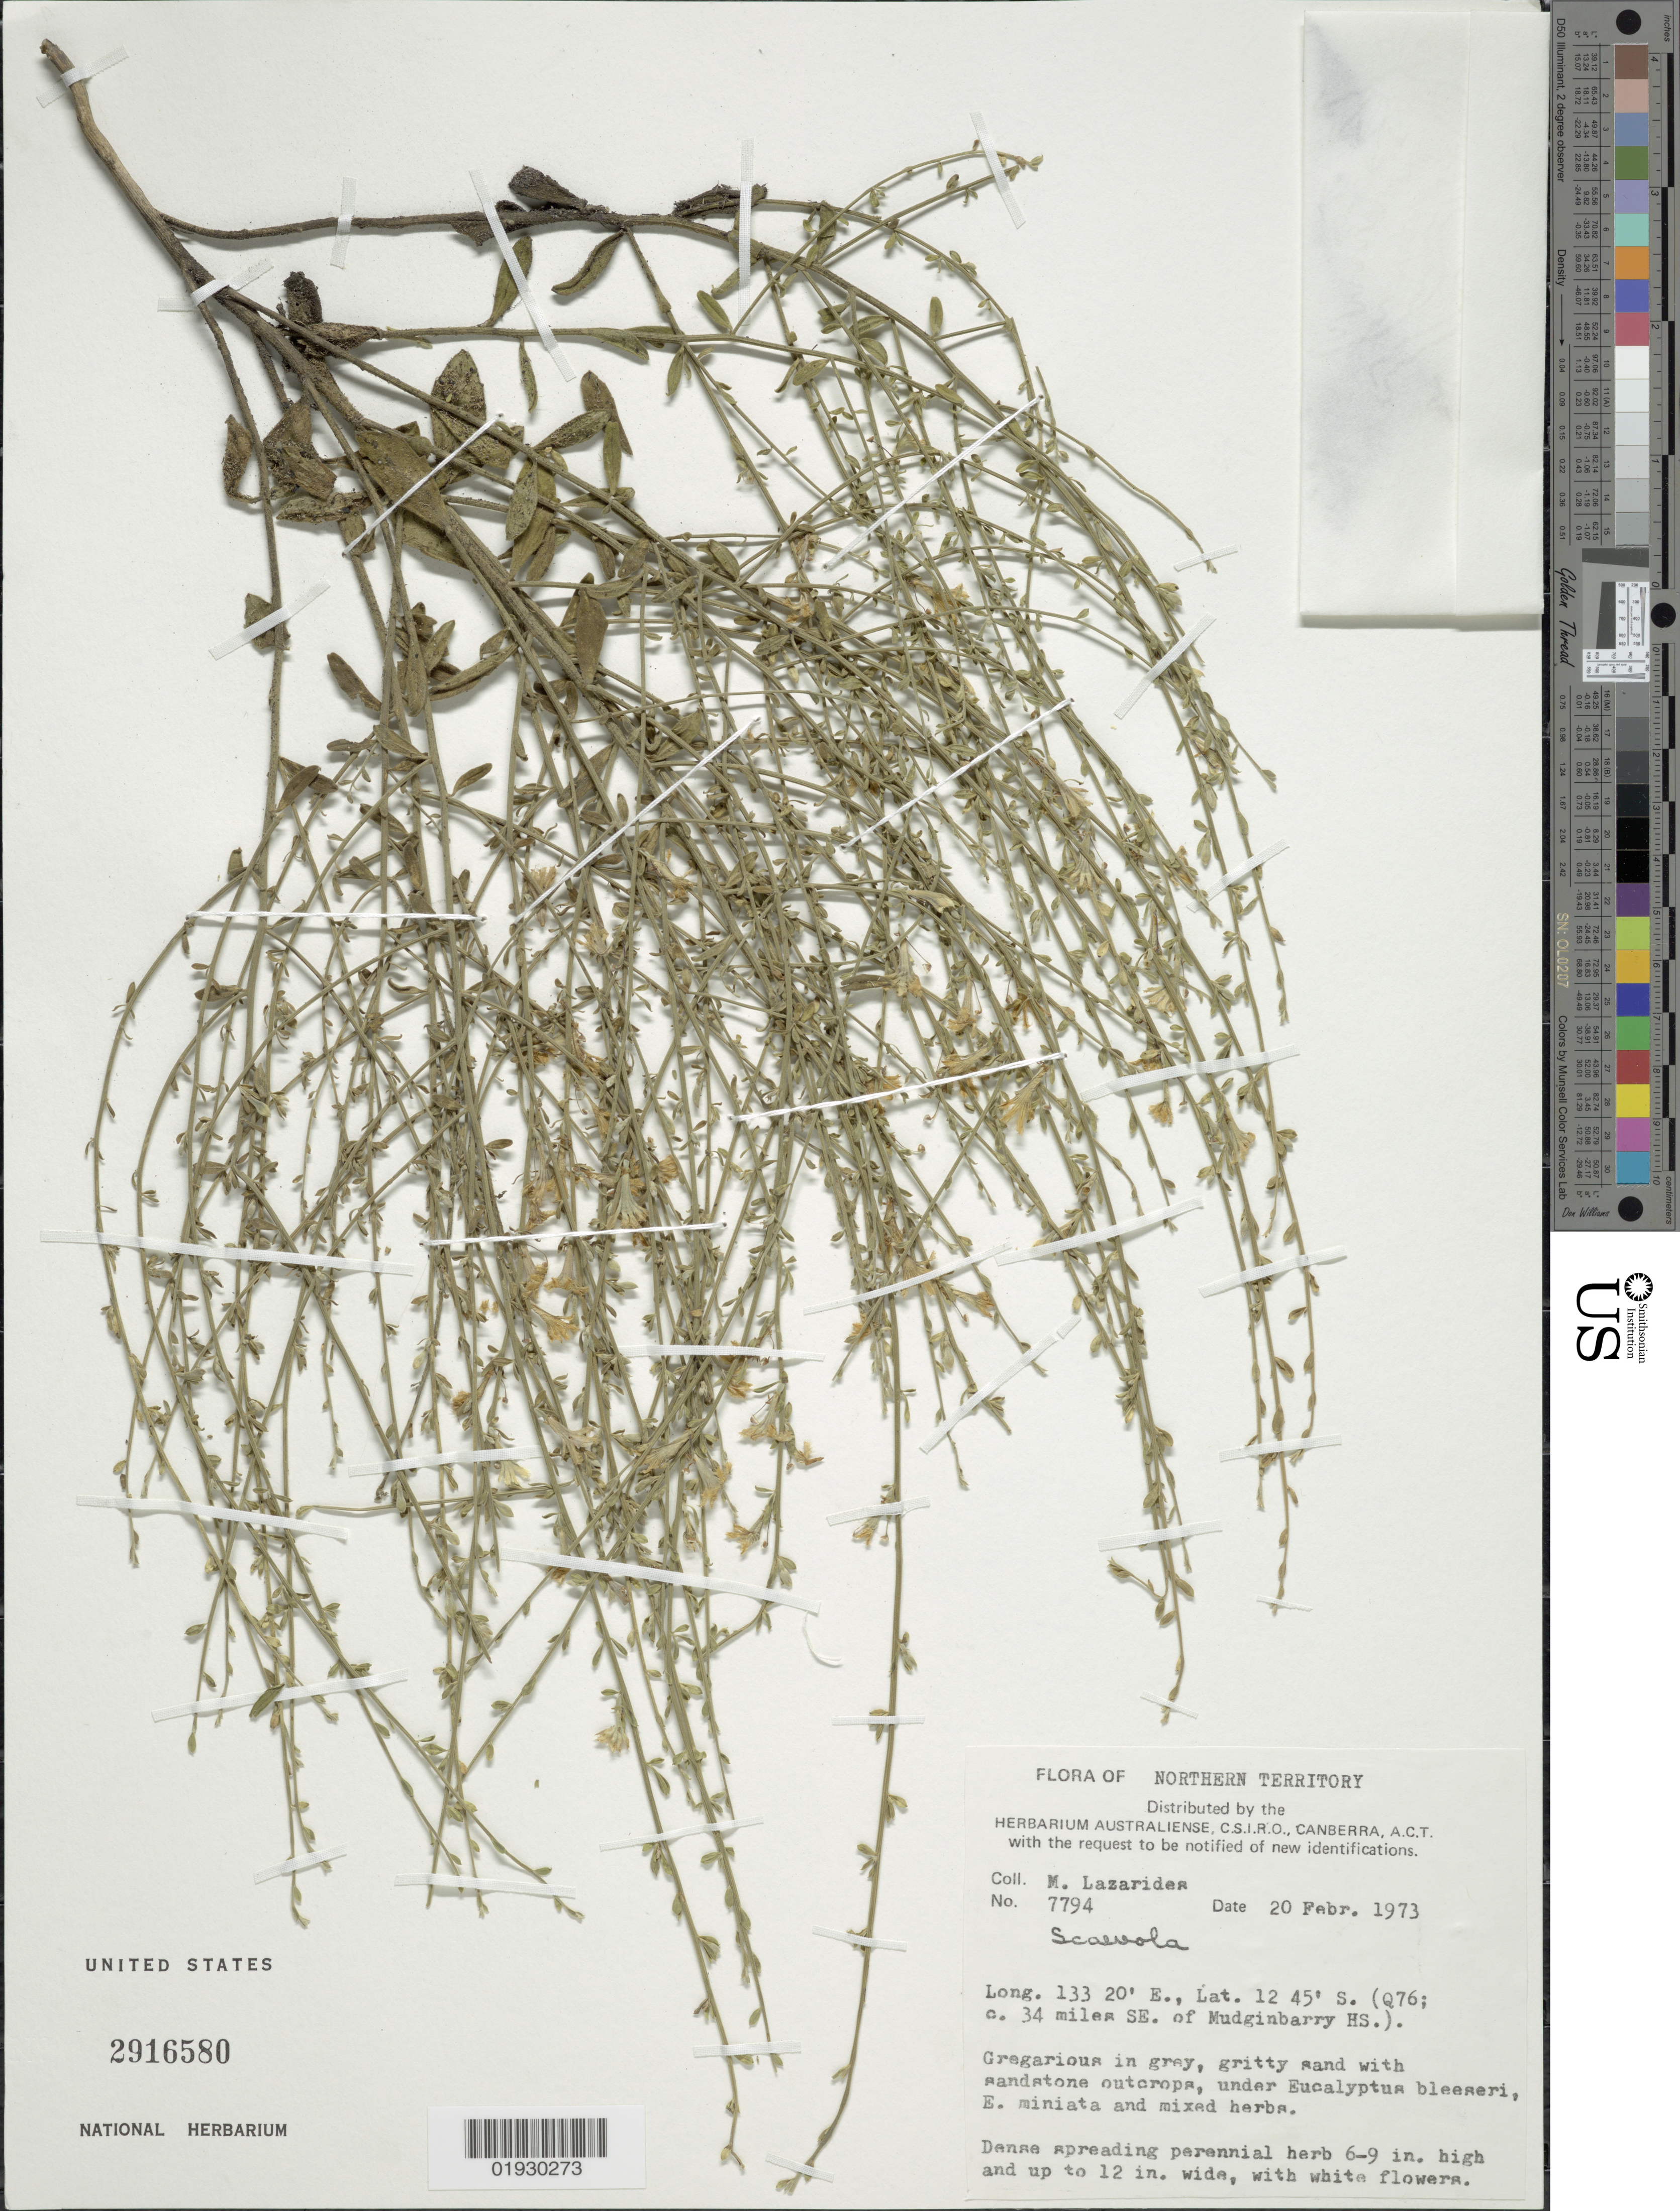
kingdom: Plantae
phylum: Tracheophyta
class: Magnoliopsida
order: Asterales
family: Goodeniaceae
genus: Scaevola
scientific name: Scaevola sp.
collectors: M. Lazarides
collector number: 7794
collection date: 1973-02-20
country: Australia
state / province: Northern Territory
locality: (Q76; c. 34 miles SE. of Mudginbarry HS.)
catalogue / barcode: US 2916580